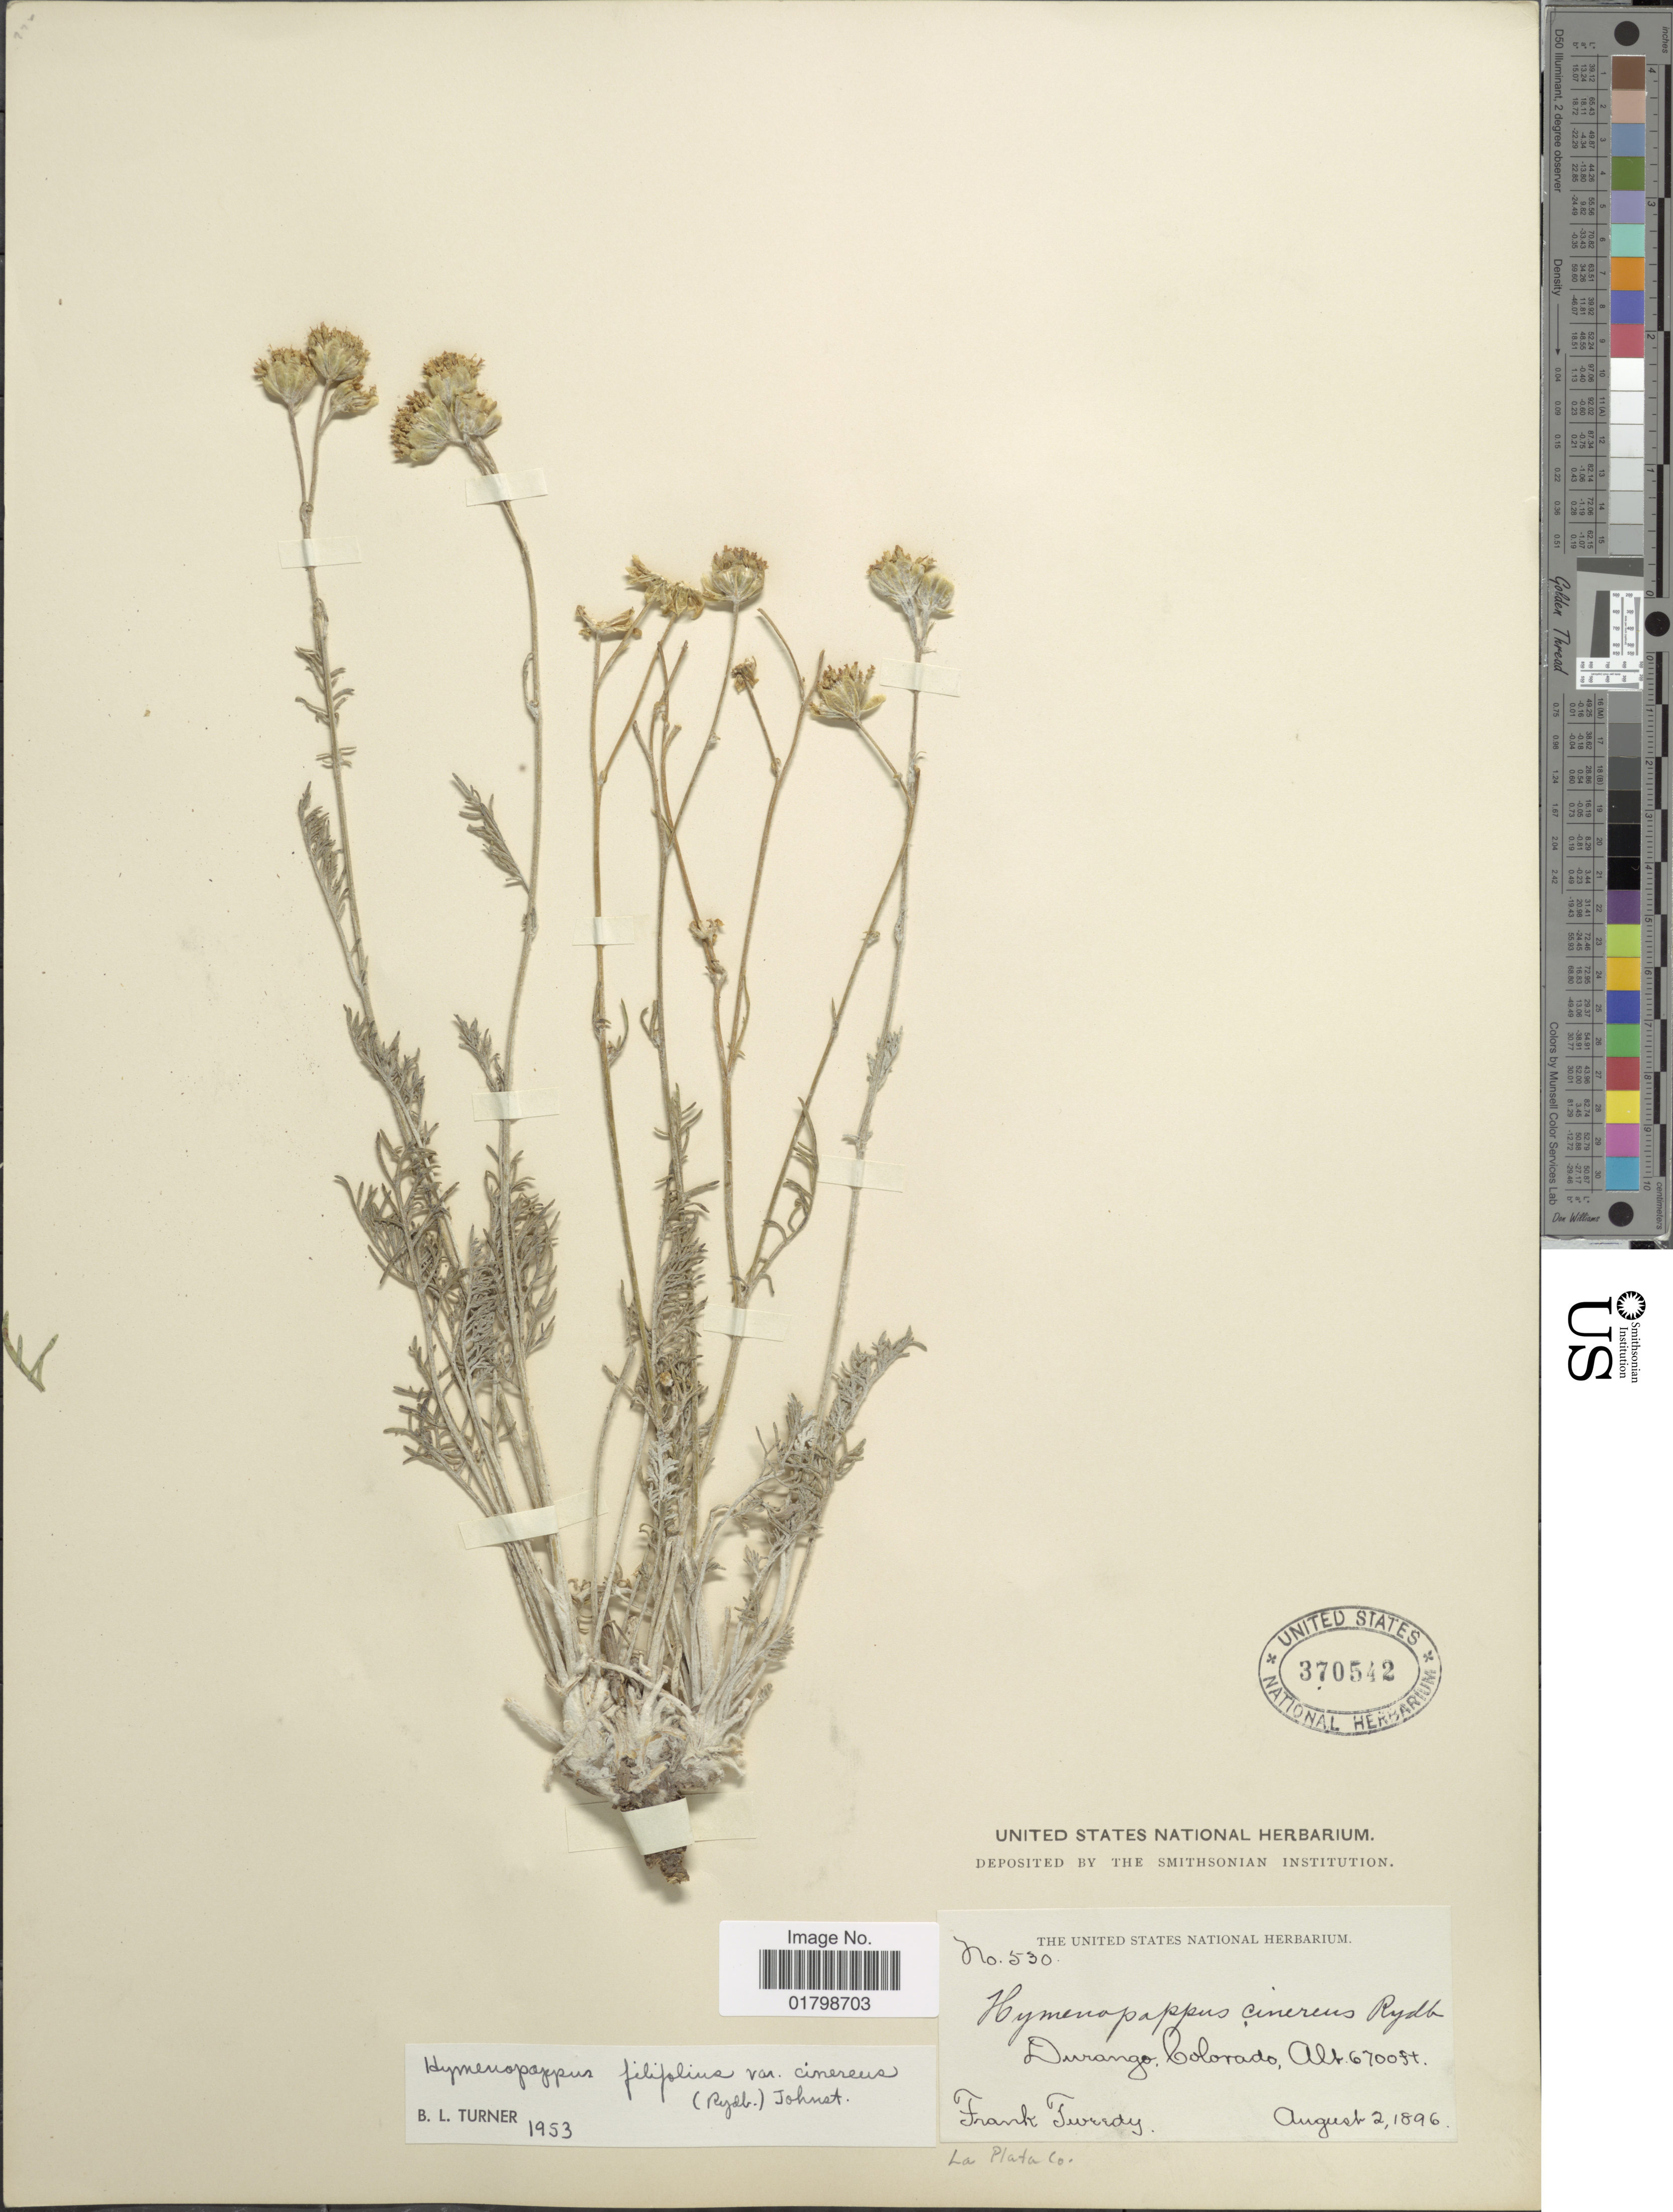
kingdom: Plantae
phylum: Tracheophyta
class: Magnoliopsida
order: Asterales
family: Asteraceae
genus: Hymenopappus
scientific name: Hymenopappus filifolius var. cinereus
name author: (Rydb.) I.M. Johnst.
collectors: F. Tweedy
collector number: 530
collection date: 1896-08-02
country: United States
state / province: Colorado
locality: Durango, La Plata Co.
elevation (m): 2042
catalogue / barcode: US 370542